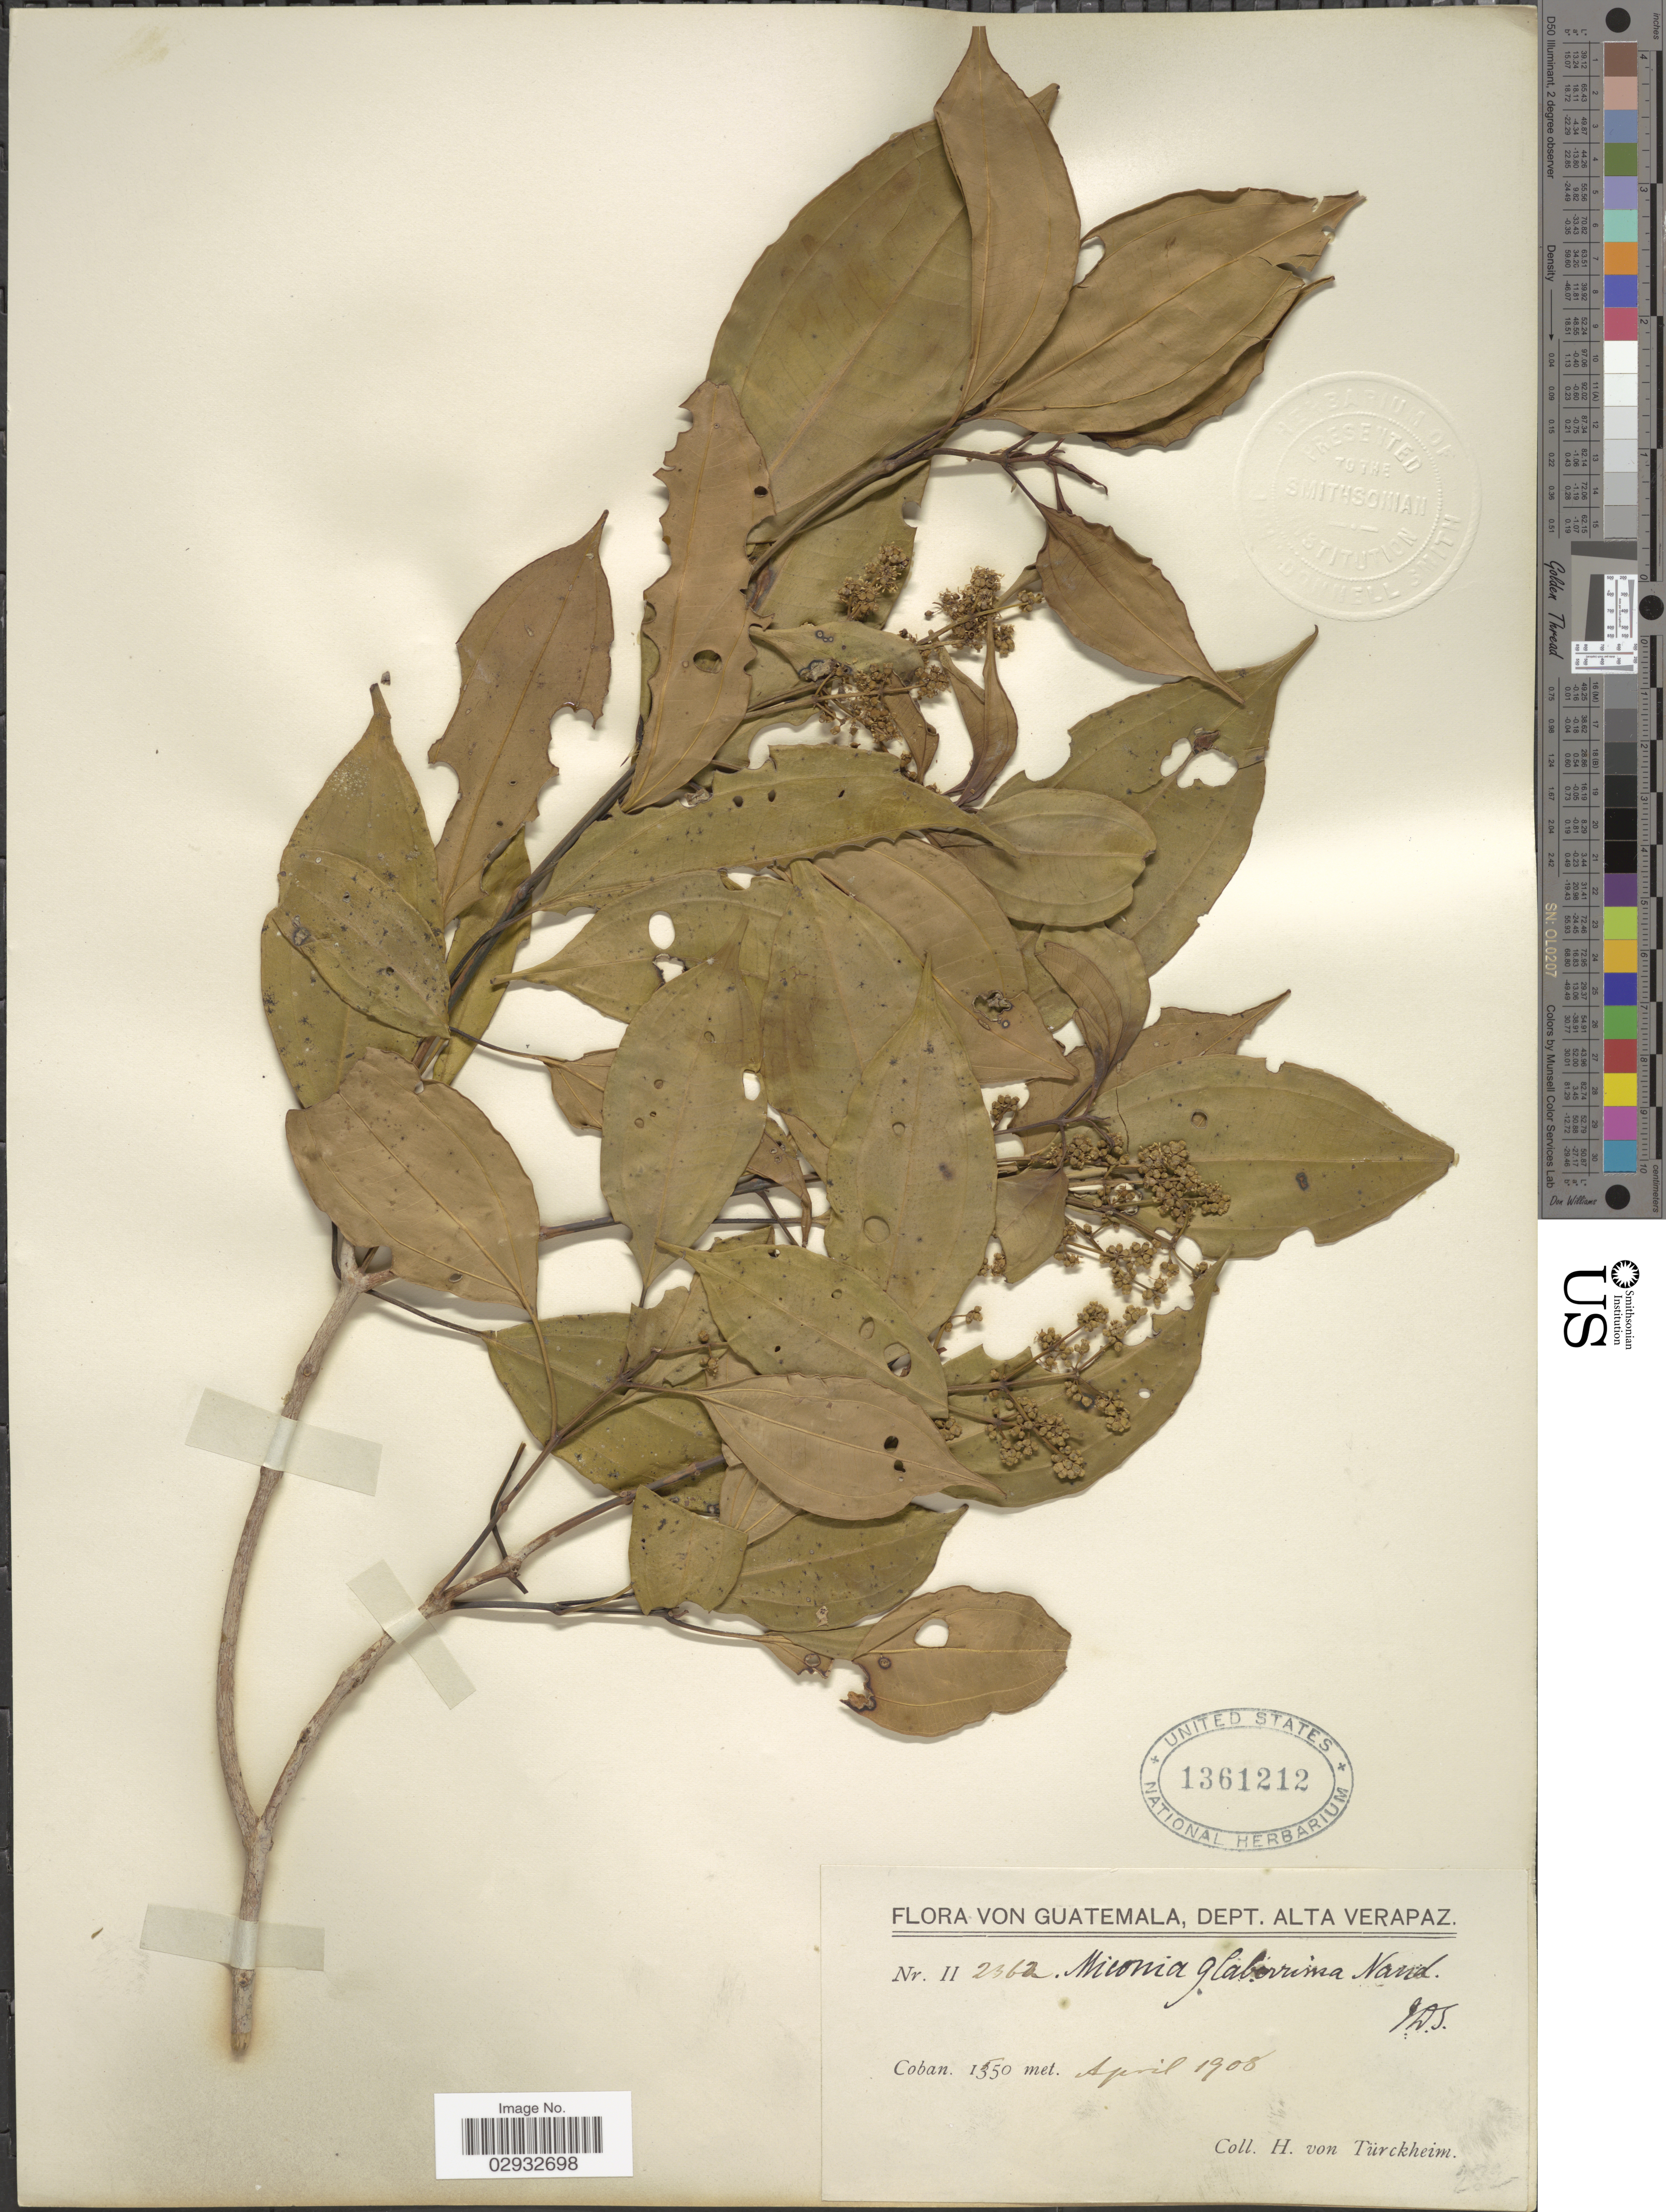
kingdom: Plantae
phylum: Tracheophyta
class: Magnoliopsida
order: Myrtales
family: Melastomataceae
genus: Miconia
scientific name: Miconia glaberrima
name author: (Schltdl.) Naudin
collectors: H. von Türckheim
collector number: II2362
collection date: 1908-04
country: Guatemala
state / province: Alta Verapaz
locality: Dept. Alta Verapaz. Coban.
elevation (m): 1550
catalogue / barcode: US 1361212